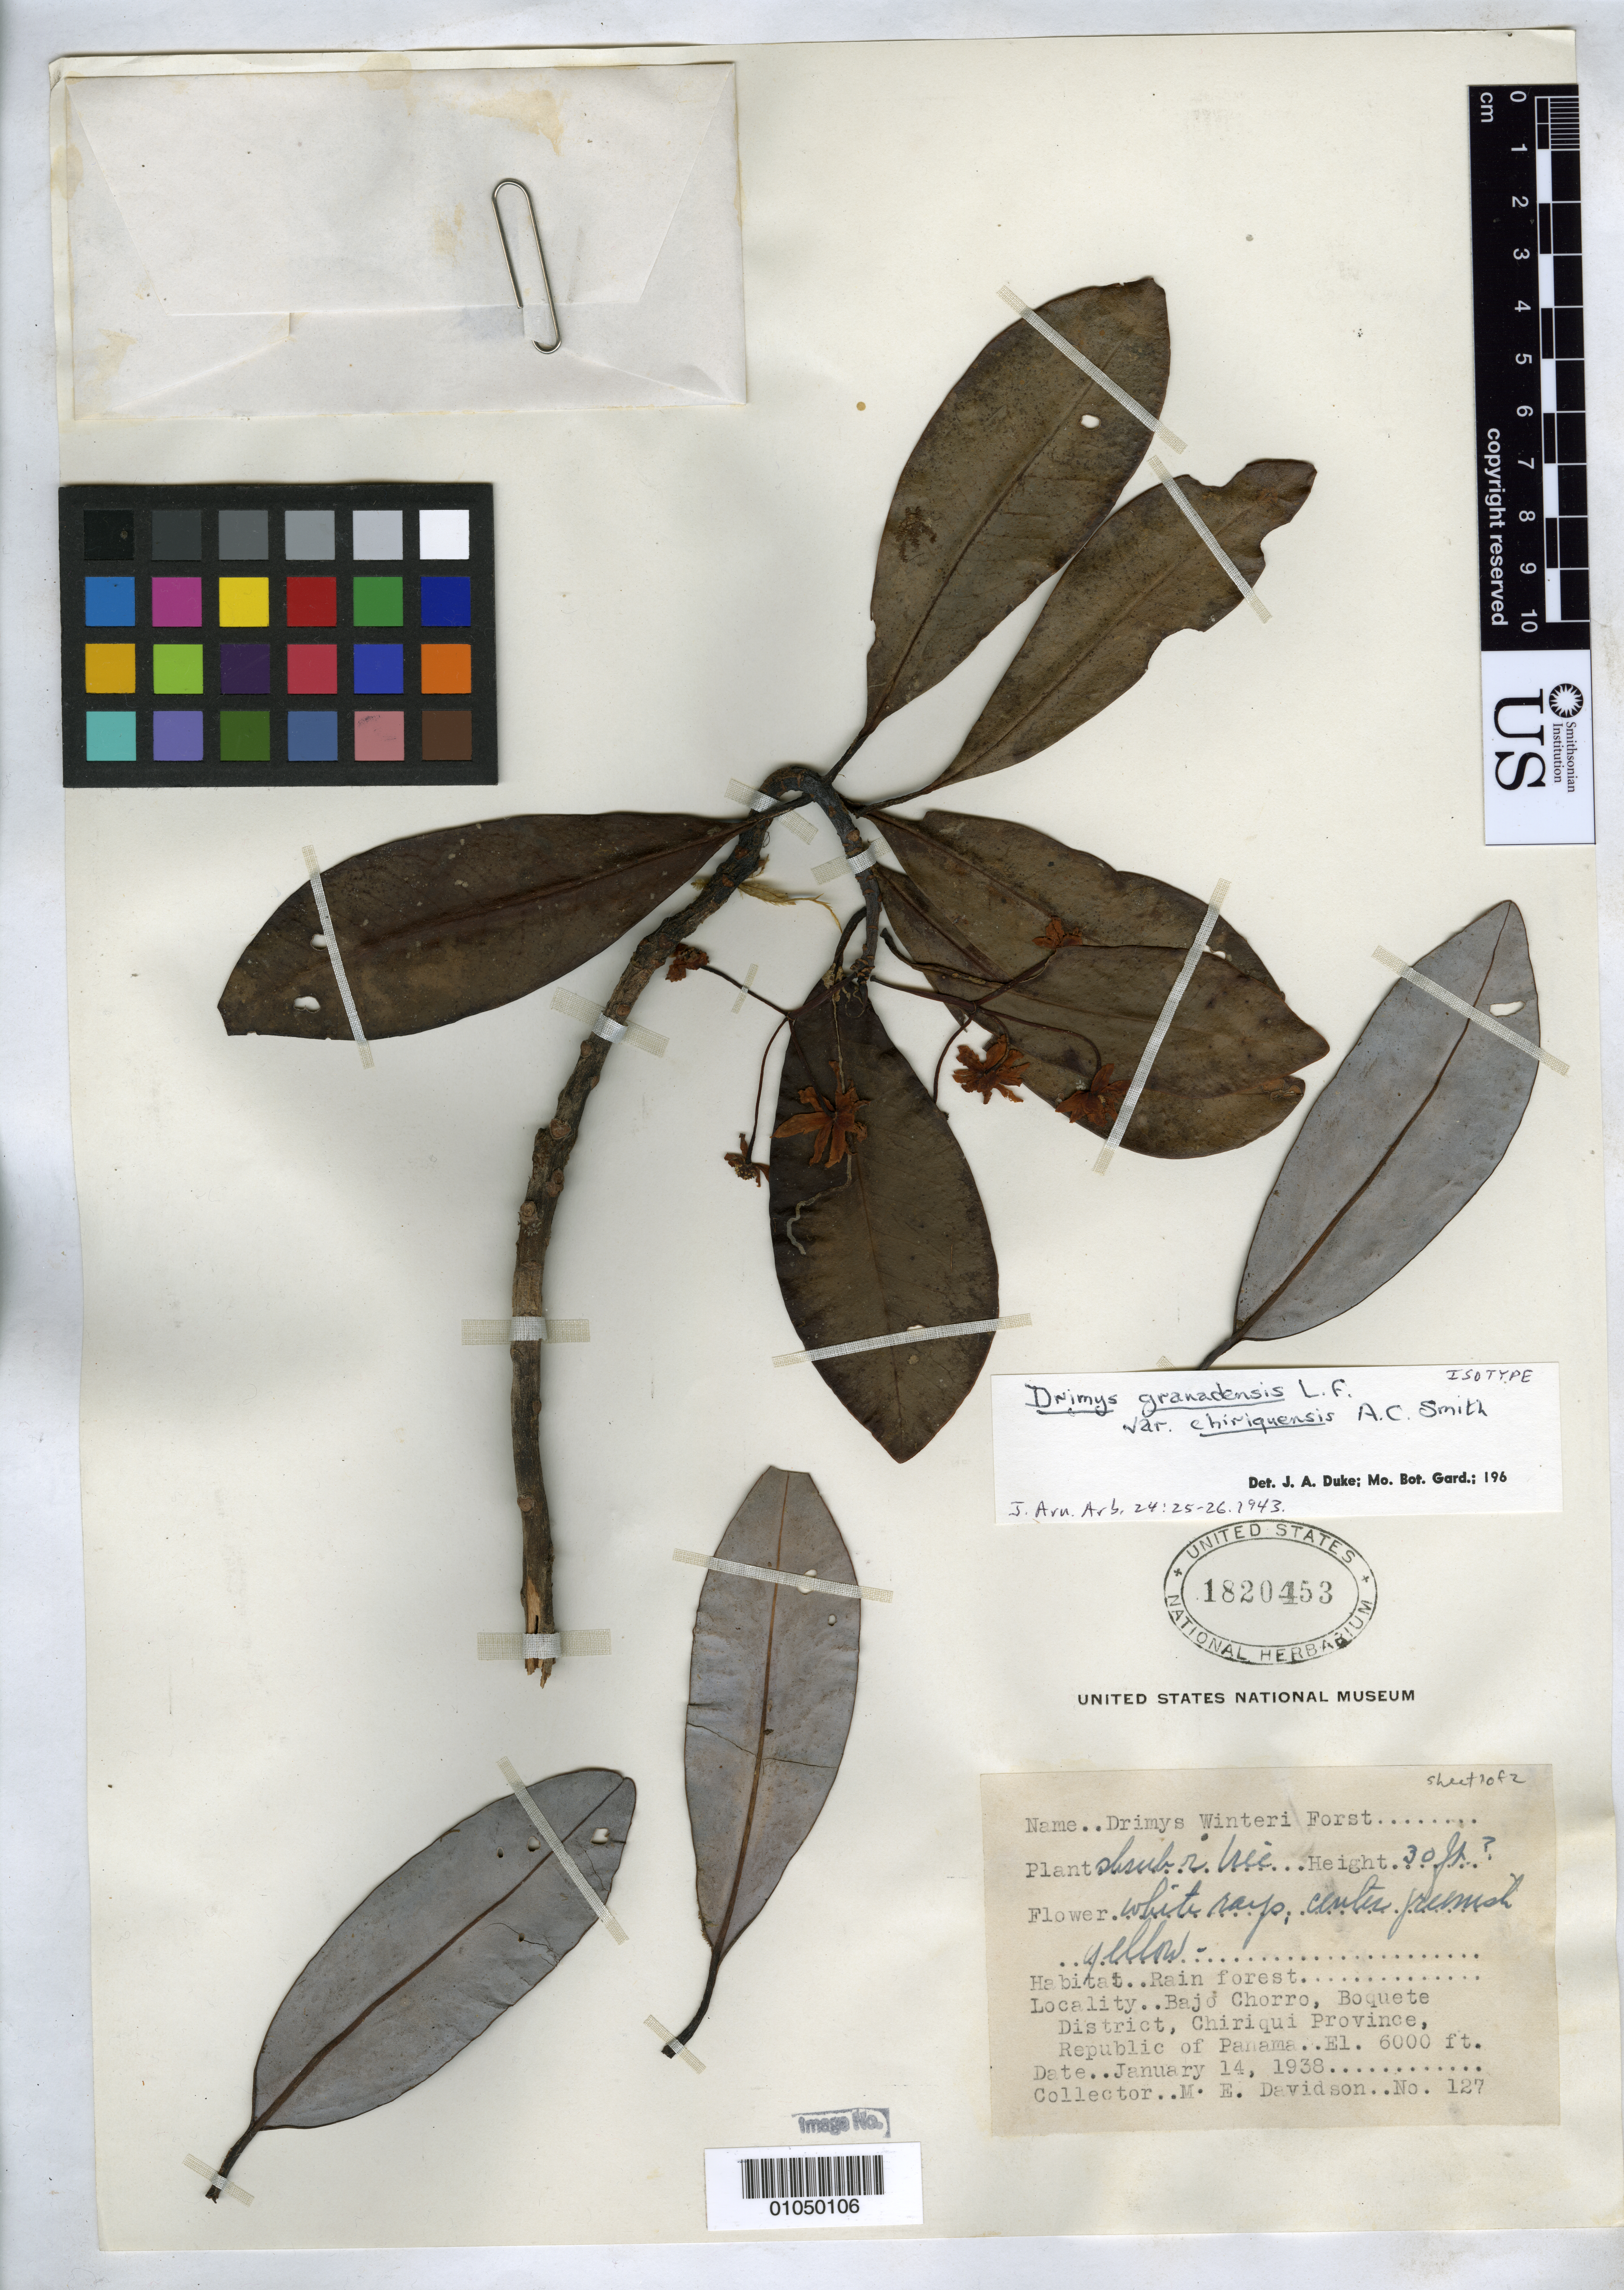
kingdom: Plantae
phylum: Tracheophyta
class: Magnoliopsida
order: Canellales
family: Winteraceae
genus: Drimys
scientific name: Drimys granadensis var. chiriquiensis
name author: A.C. Sm.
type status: Isotype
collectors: M. Davidson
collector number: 127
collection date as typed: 14 Jan 1938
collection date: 1938-01-14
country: Panama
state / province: Chiriquí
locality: Bajo Chorro, Boquete District, Chiriqui Province, Republic of Panama.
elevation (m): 1829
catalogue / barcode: US 1820453